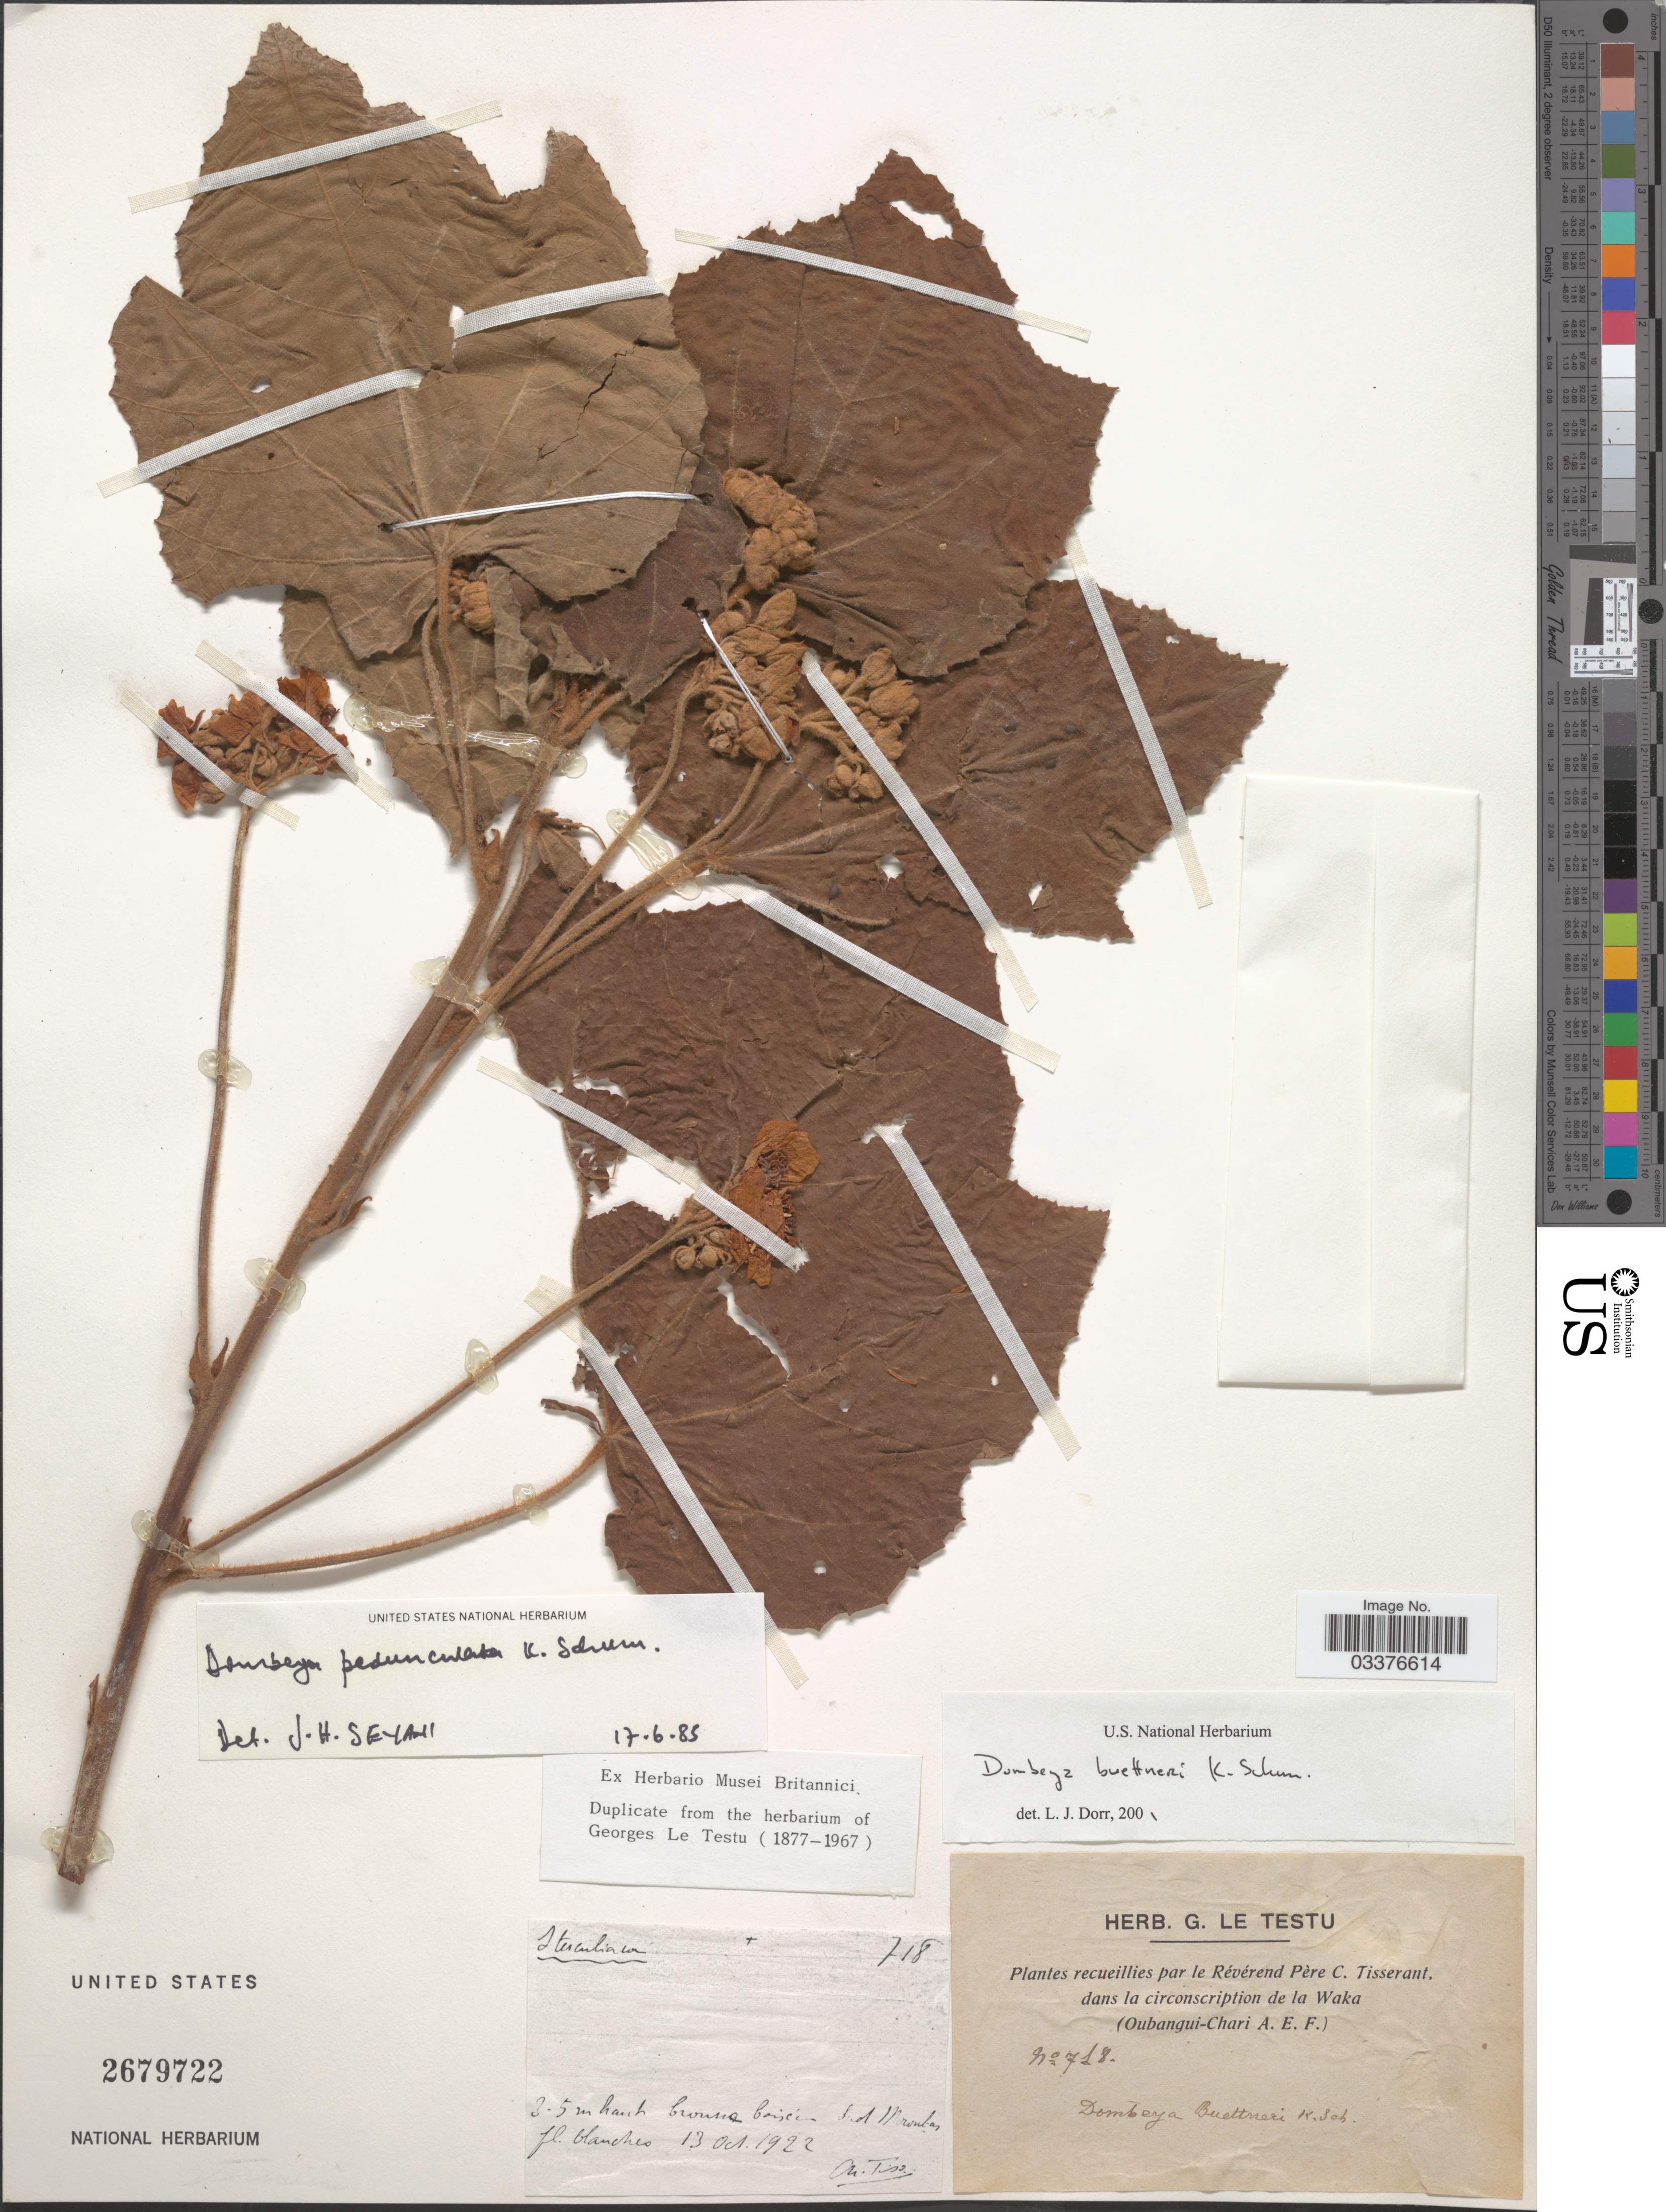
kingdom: Plantae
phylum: Tracheophyta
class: Magnoliopsida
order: Malvales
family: Malvaceae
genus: Dombeya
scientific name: Dombeya cincinnata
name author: K. Schum.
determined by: Jourdain-Fievet, L.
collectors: ex herb. G. Le Testu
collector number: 718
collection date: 1922-10-13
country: Central African Republic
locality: Dans le circonstription de la Waka (Oubangui-Chari A. E. F.). Sud Mironba [interpreted].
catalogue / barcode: US 2679722